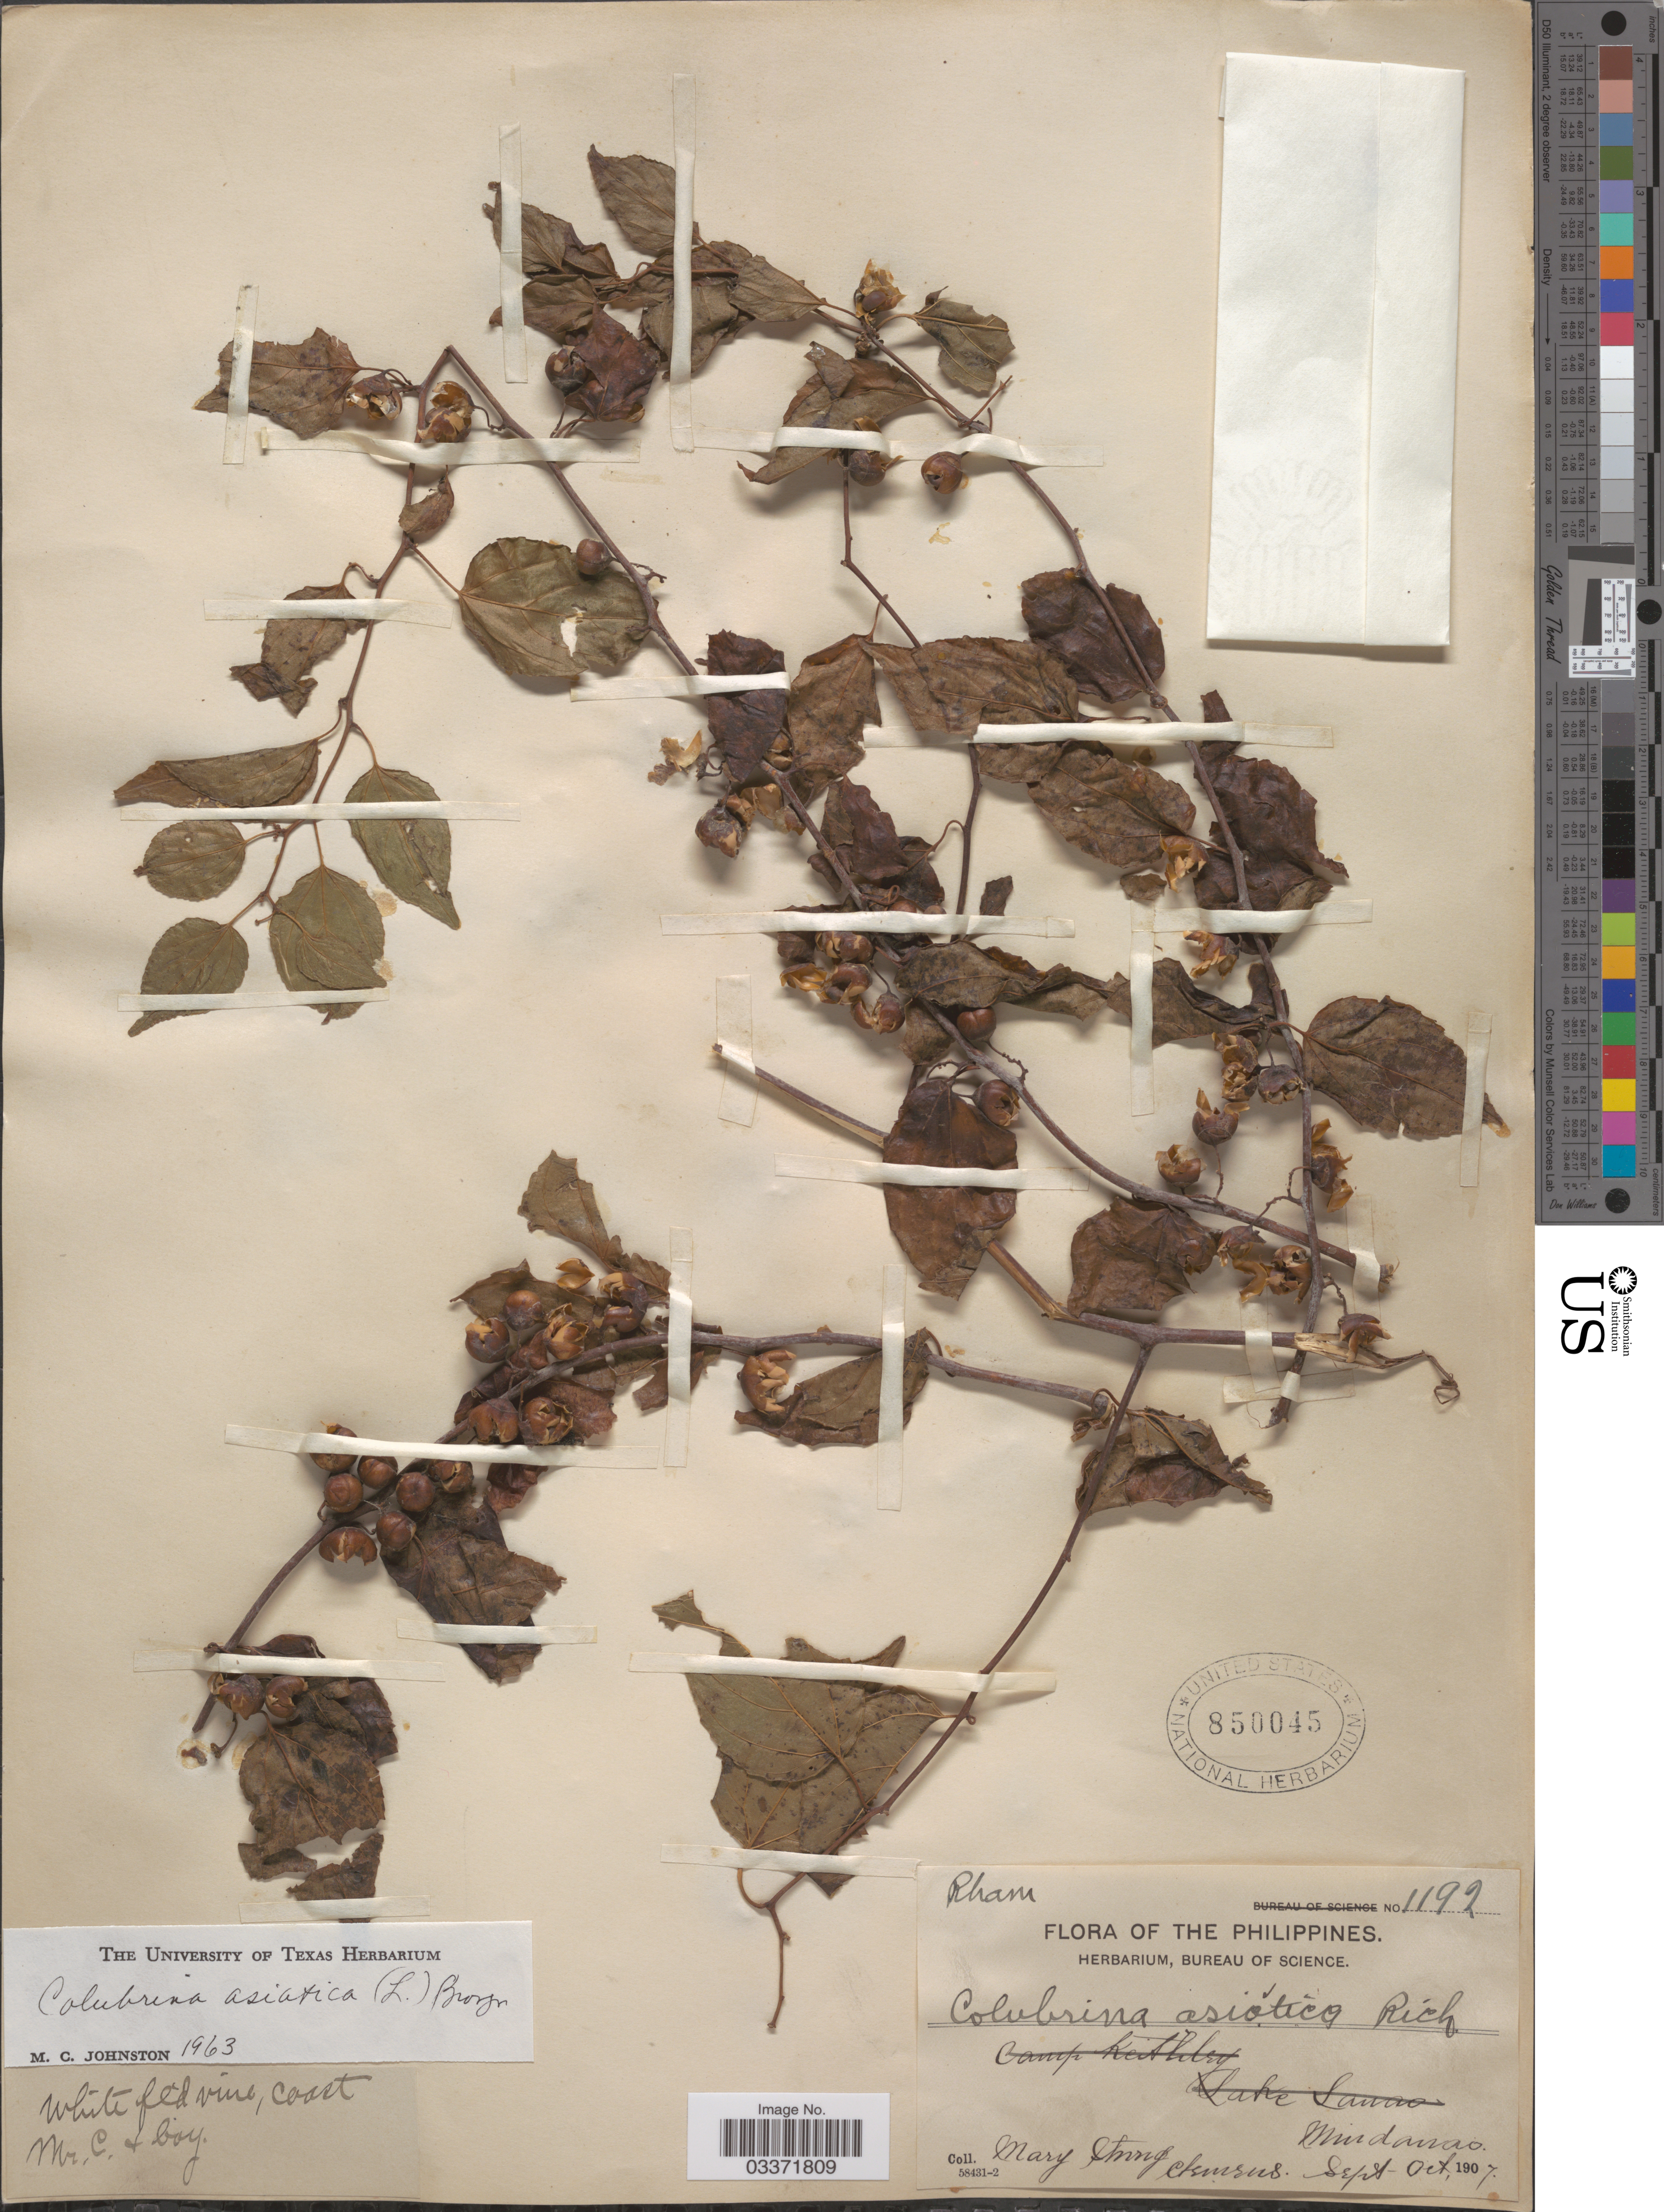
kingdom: Plantae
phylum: Tracheophyta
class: Magnoliopsida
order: Rosales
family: Rhamnaceae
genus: Colubrina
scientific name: Colubrina asiatica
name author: (L.) Brongn.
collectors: M. S. Clemens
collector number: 1192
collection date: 1907-09/1907-10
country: Philippines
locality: Mindanao.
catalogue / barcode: US 850045